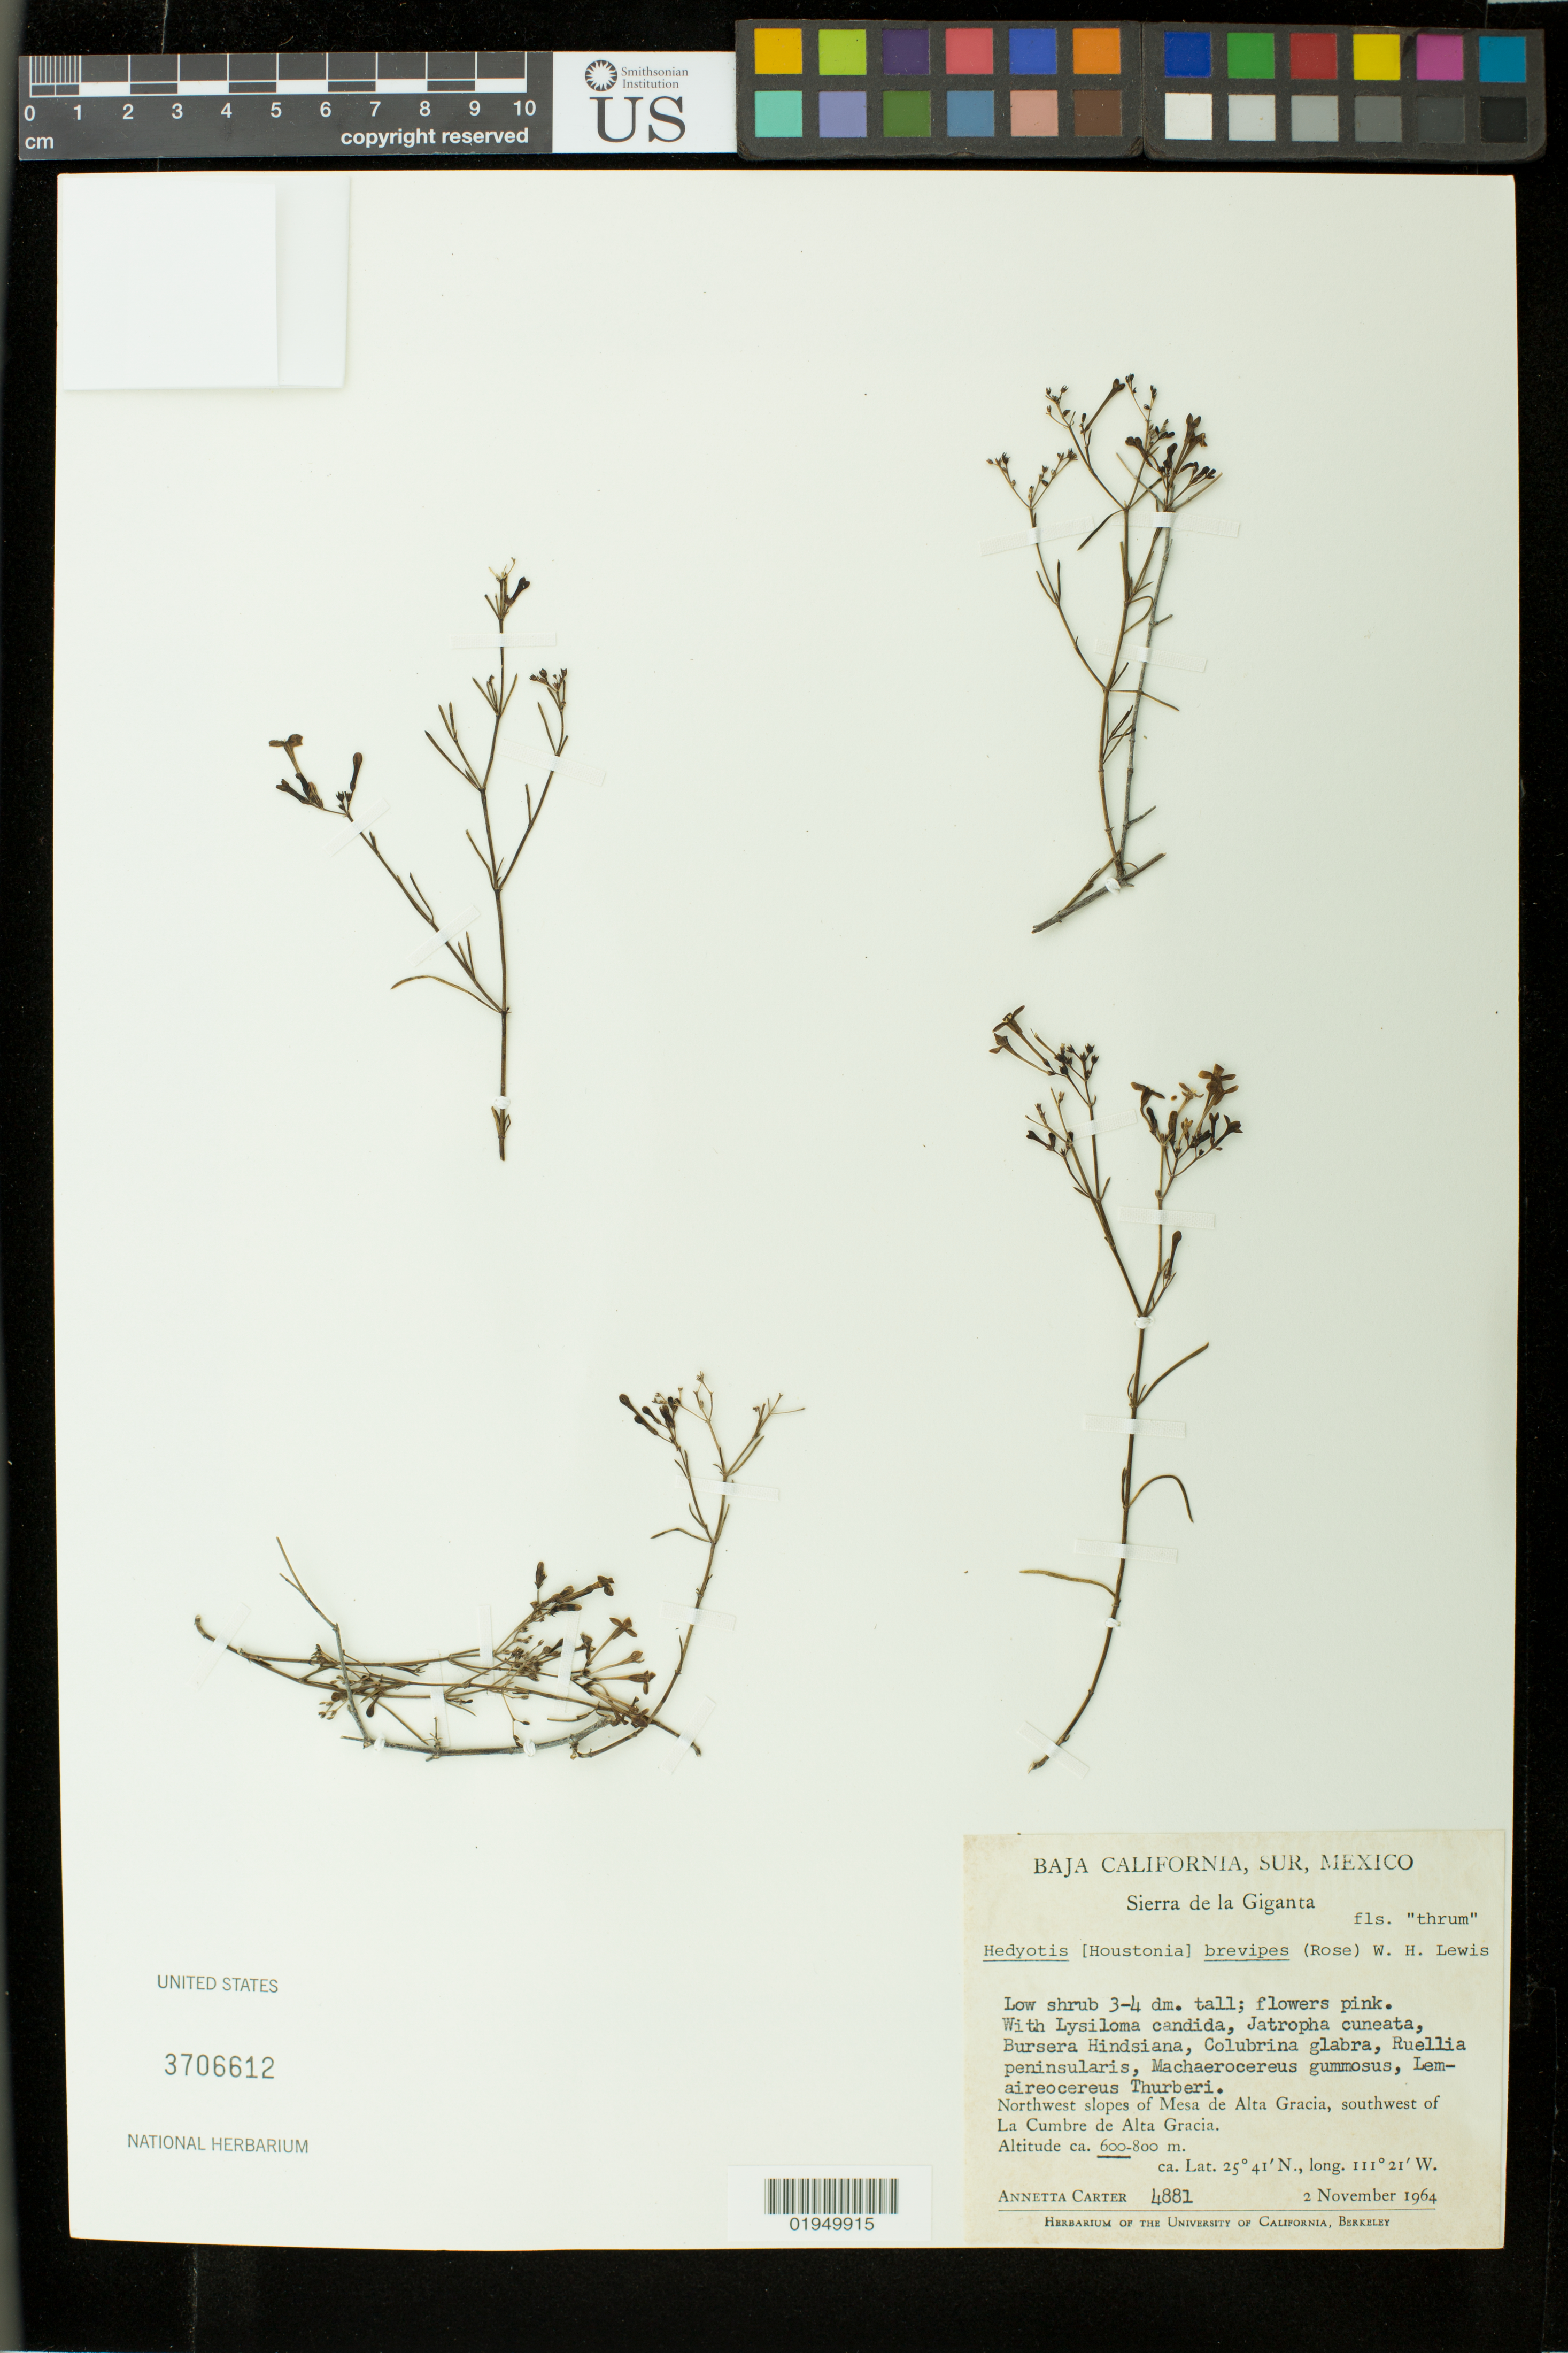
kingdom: Plantae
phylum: Tracheophyta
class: Magnoliopsida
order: Gentianales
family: Rubiaceae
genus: Stenotis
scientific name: Stenotis brevipes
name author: (Rose) Terrell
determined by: Strong, Mark T., (BOT), Smithsonian Institution - National Museum of Natural History (UNITED STATES)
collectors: A. Carter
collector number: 4881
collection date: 1964-11-02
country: Mexico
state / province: Baja California Sur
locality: Sierra de la Giganta. Northwest slopes of Mesa de Alta Gracia, southwest of La Cumbre de Alta Gracia.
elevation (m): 600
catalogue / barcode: US 3706612